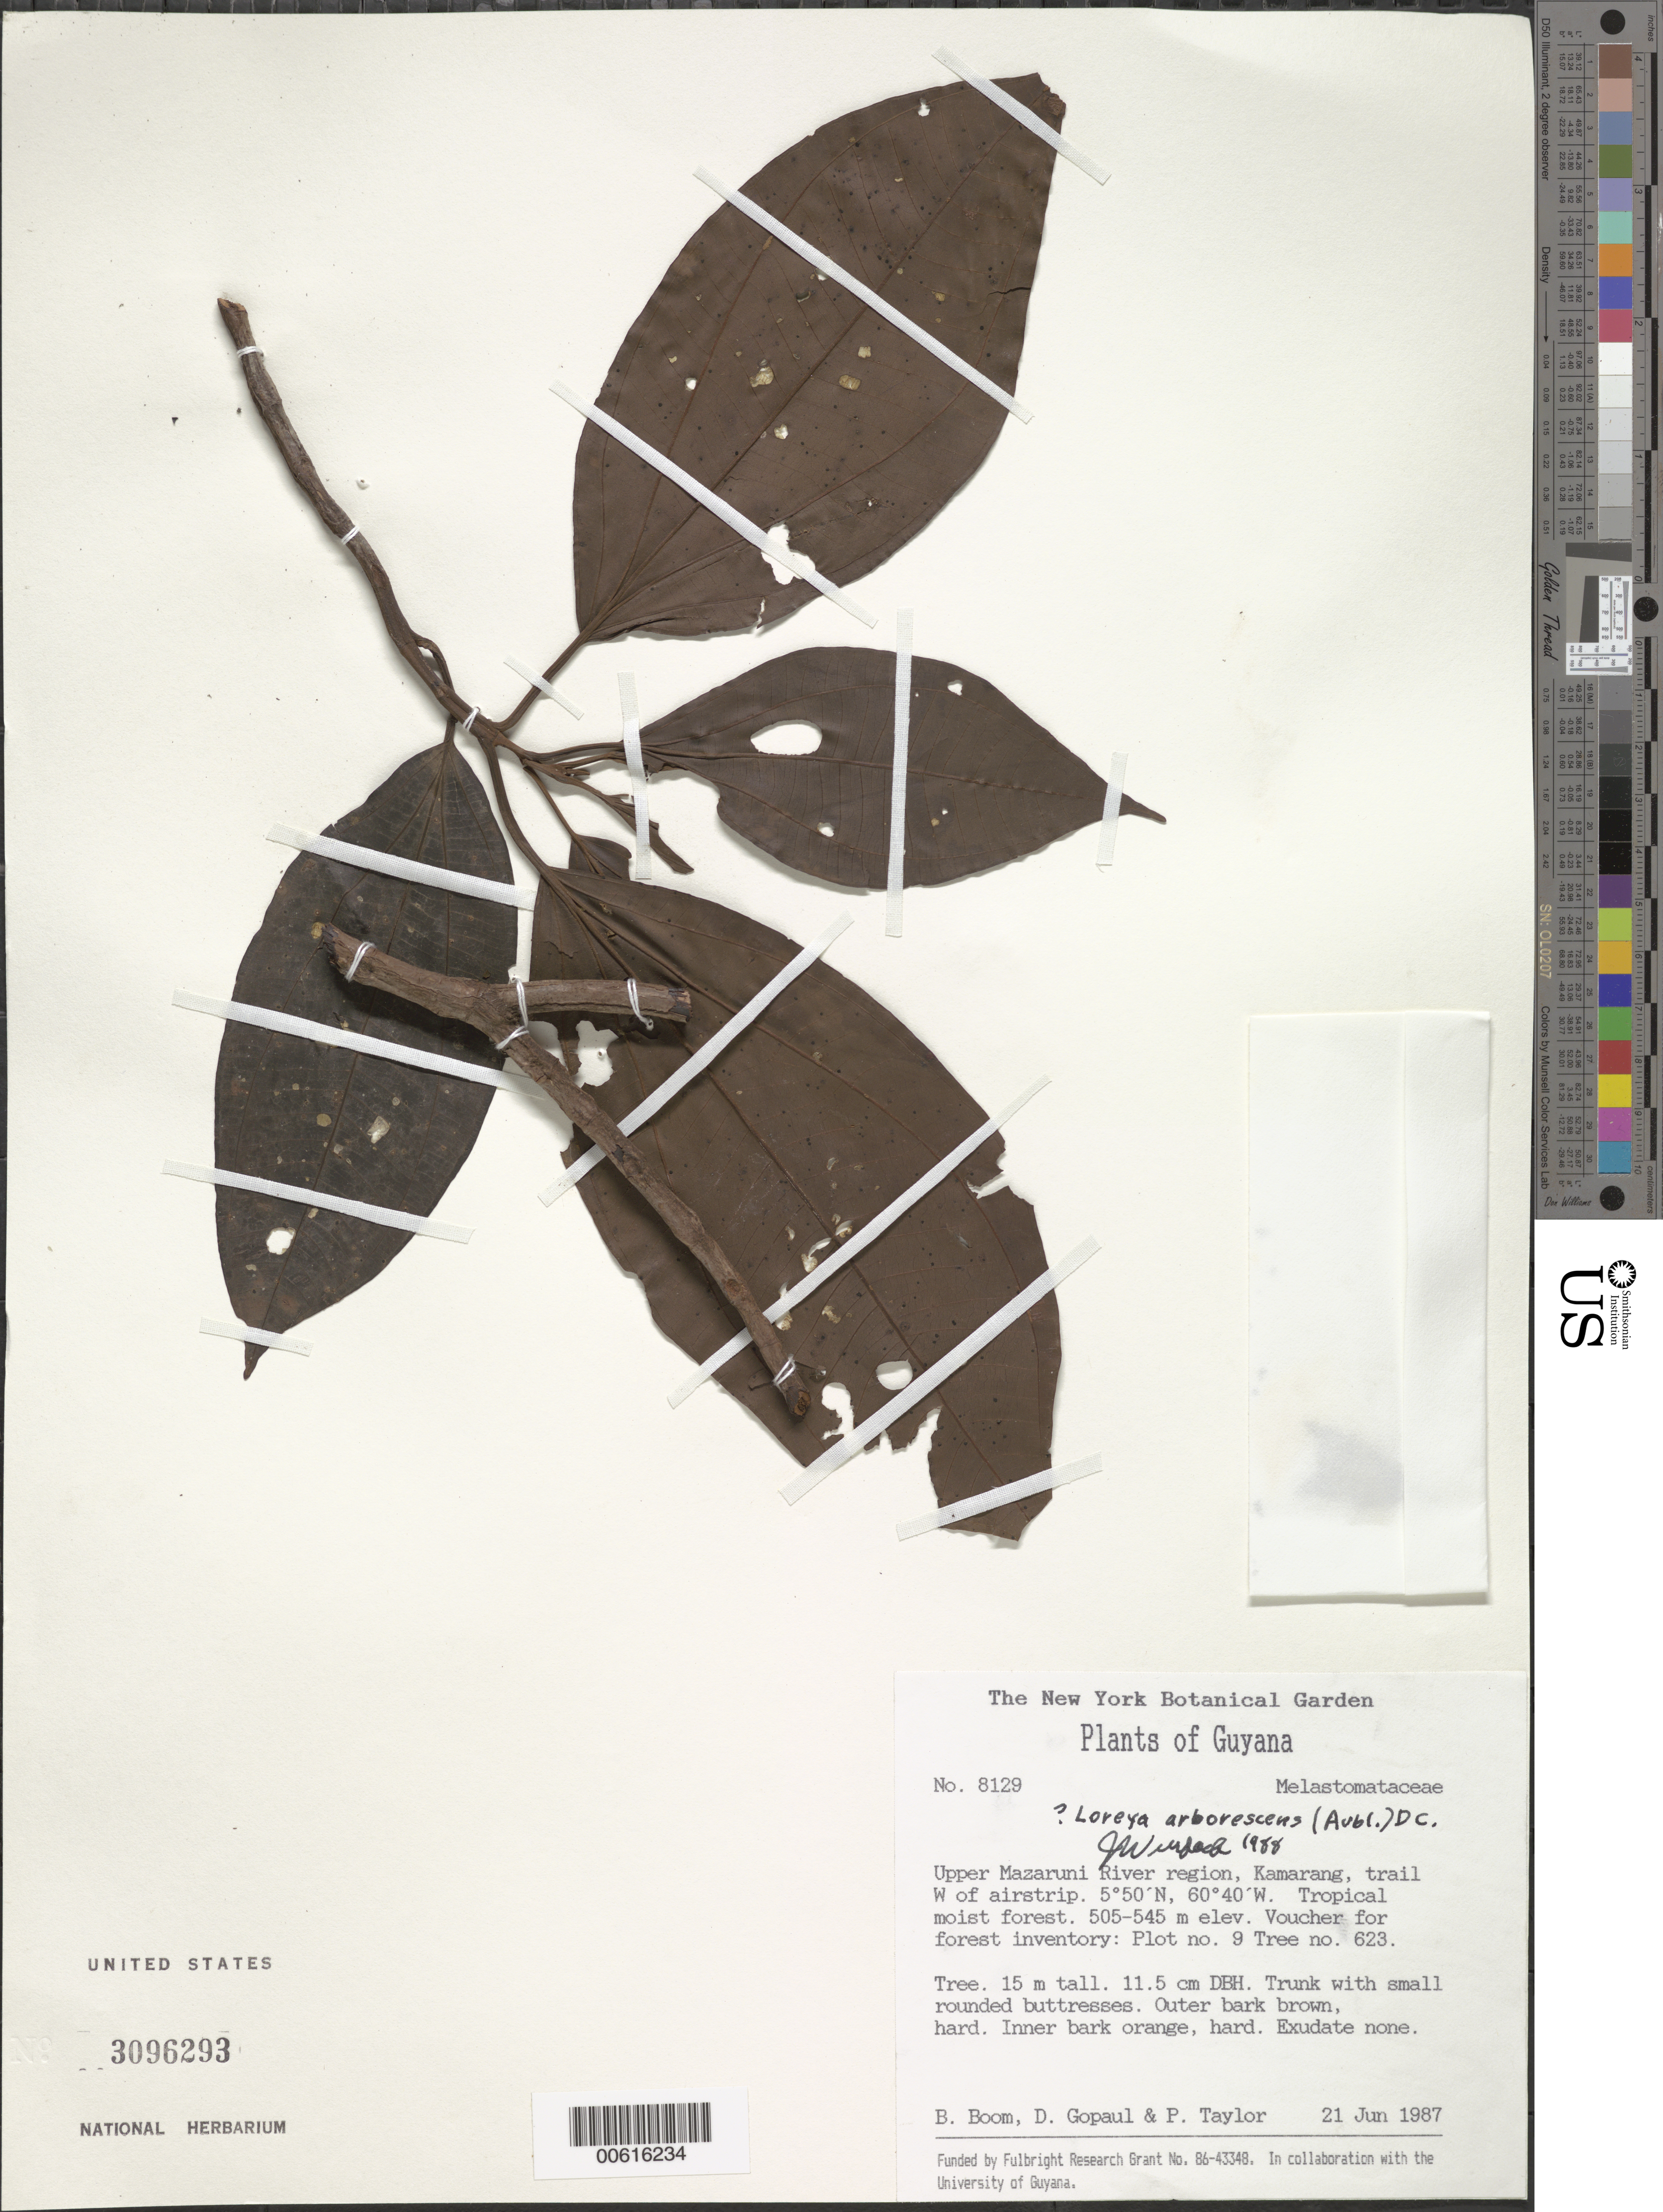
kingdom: Plantae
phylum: Tracheophyta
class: Magnoliopsida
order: Myrtales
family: Melastomataceae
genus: Bellucia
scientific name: Bellucia arborescens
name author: (Aubl.) Baill.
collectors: B. M. Boom, D. Gopaul & P. Taylor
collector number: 8129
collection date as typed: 21-Jun-87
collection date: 1987-06-21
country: Guyana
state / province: Cuyuni-Mazaruni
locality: Kamarang, upper Mazaruni R., trail W of airstrip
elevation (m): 505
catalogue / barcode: US 3096293